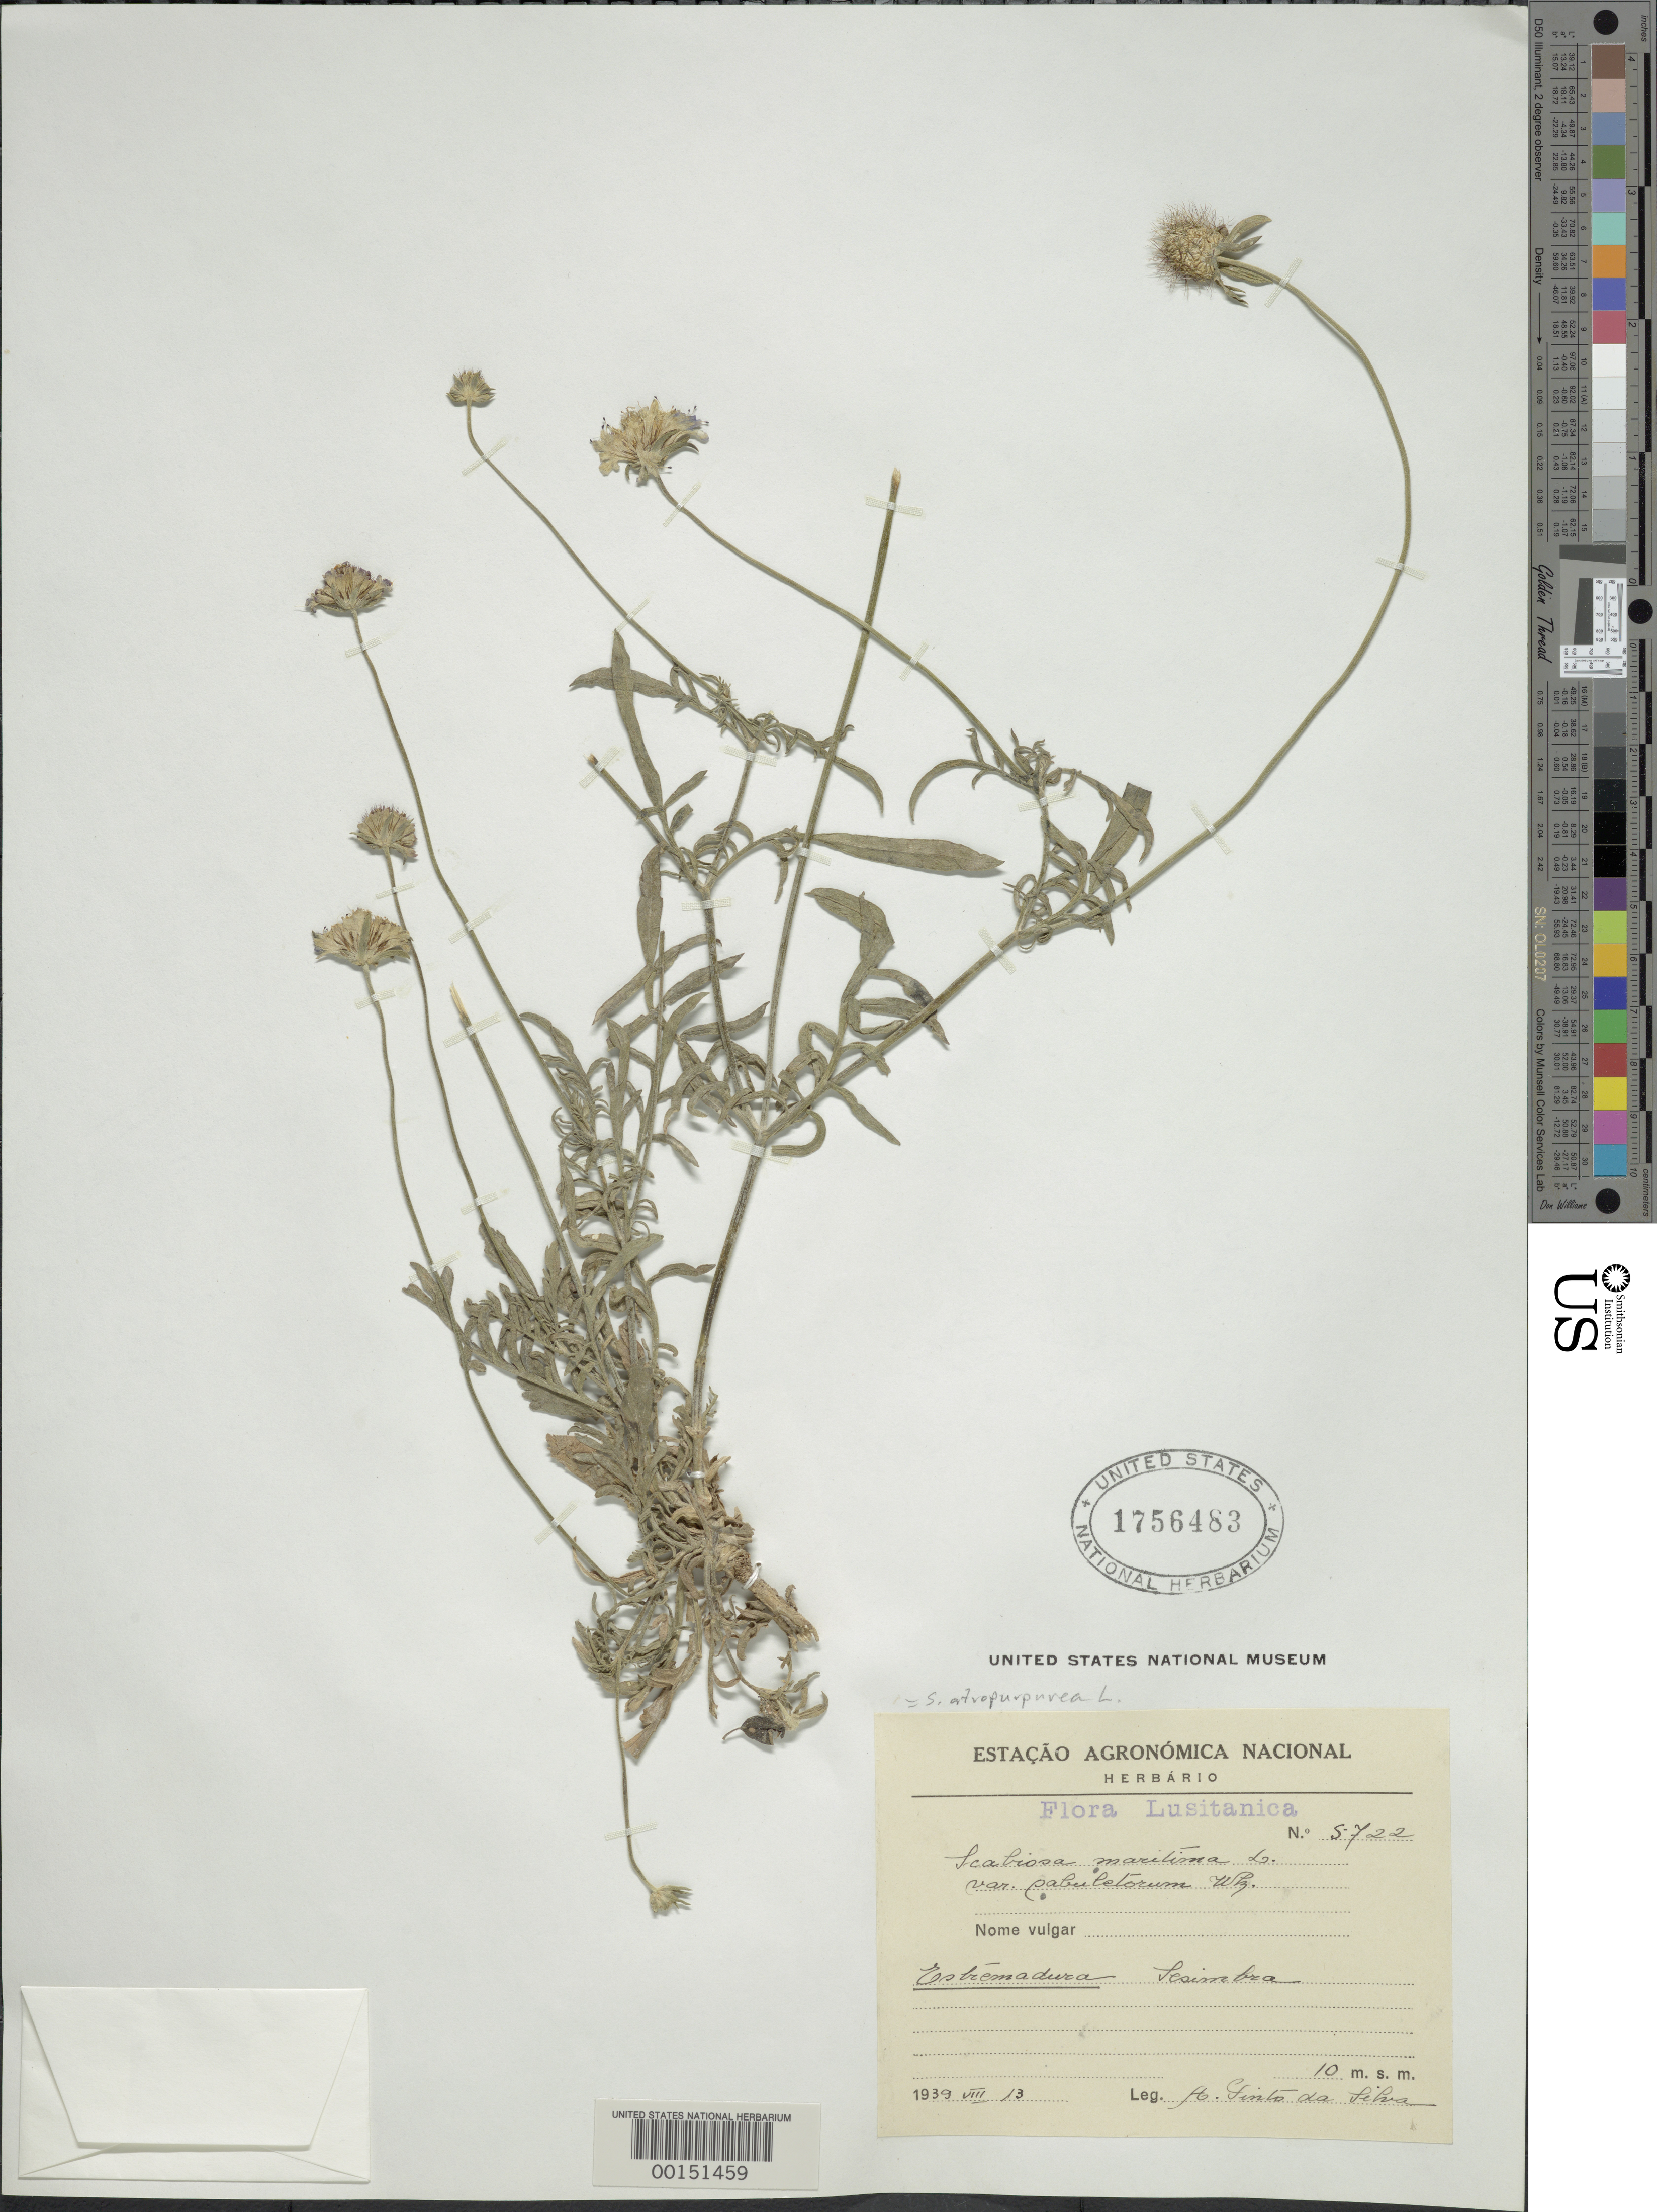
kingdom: Plantae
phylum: Tracheophyta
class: Magnoliopsida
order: Dipsacales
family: Caprifoliaceae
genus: Scabiosa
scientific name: Scabiosa maritima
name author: L.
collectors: A. Gints De Silva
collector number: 5722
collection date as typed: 13 Aug 1939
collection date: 1939-08-13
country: Portugal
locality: Lusitania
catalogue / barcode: US 1756483